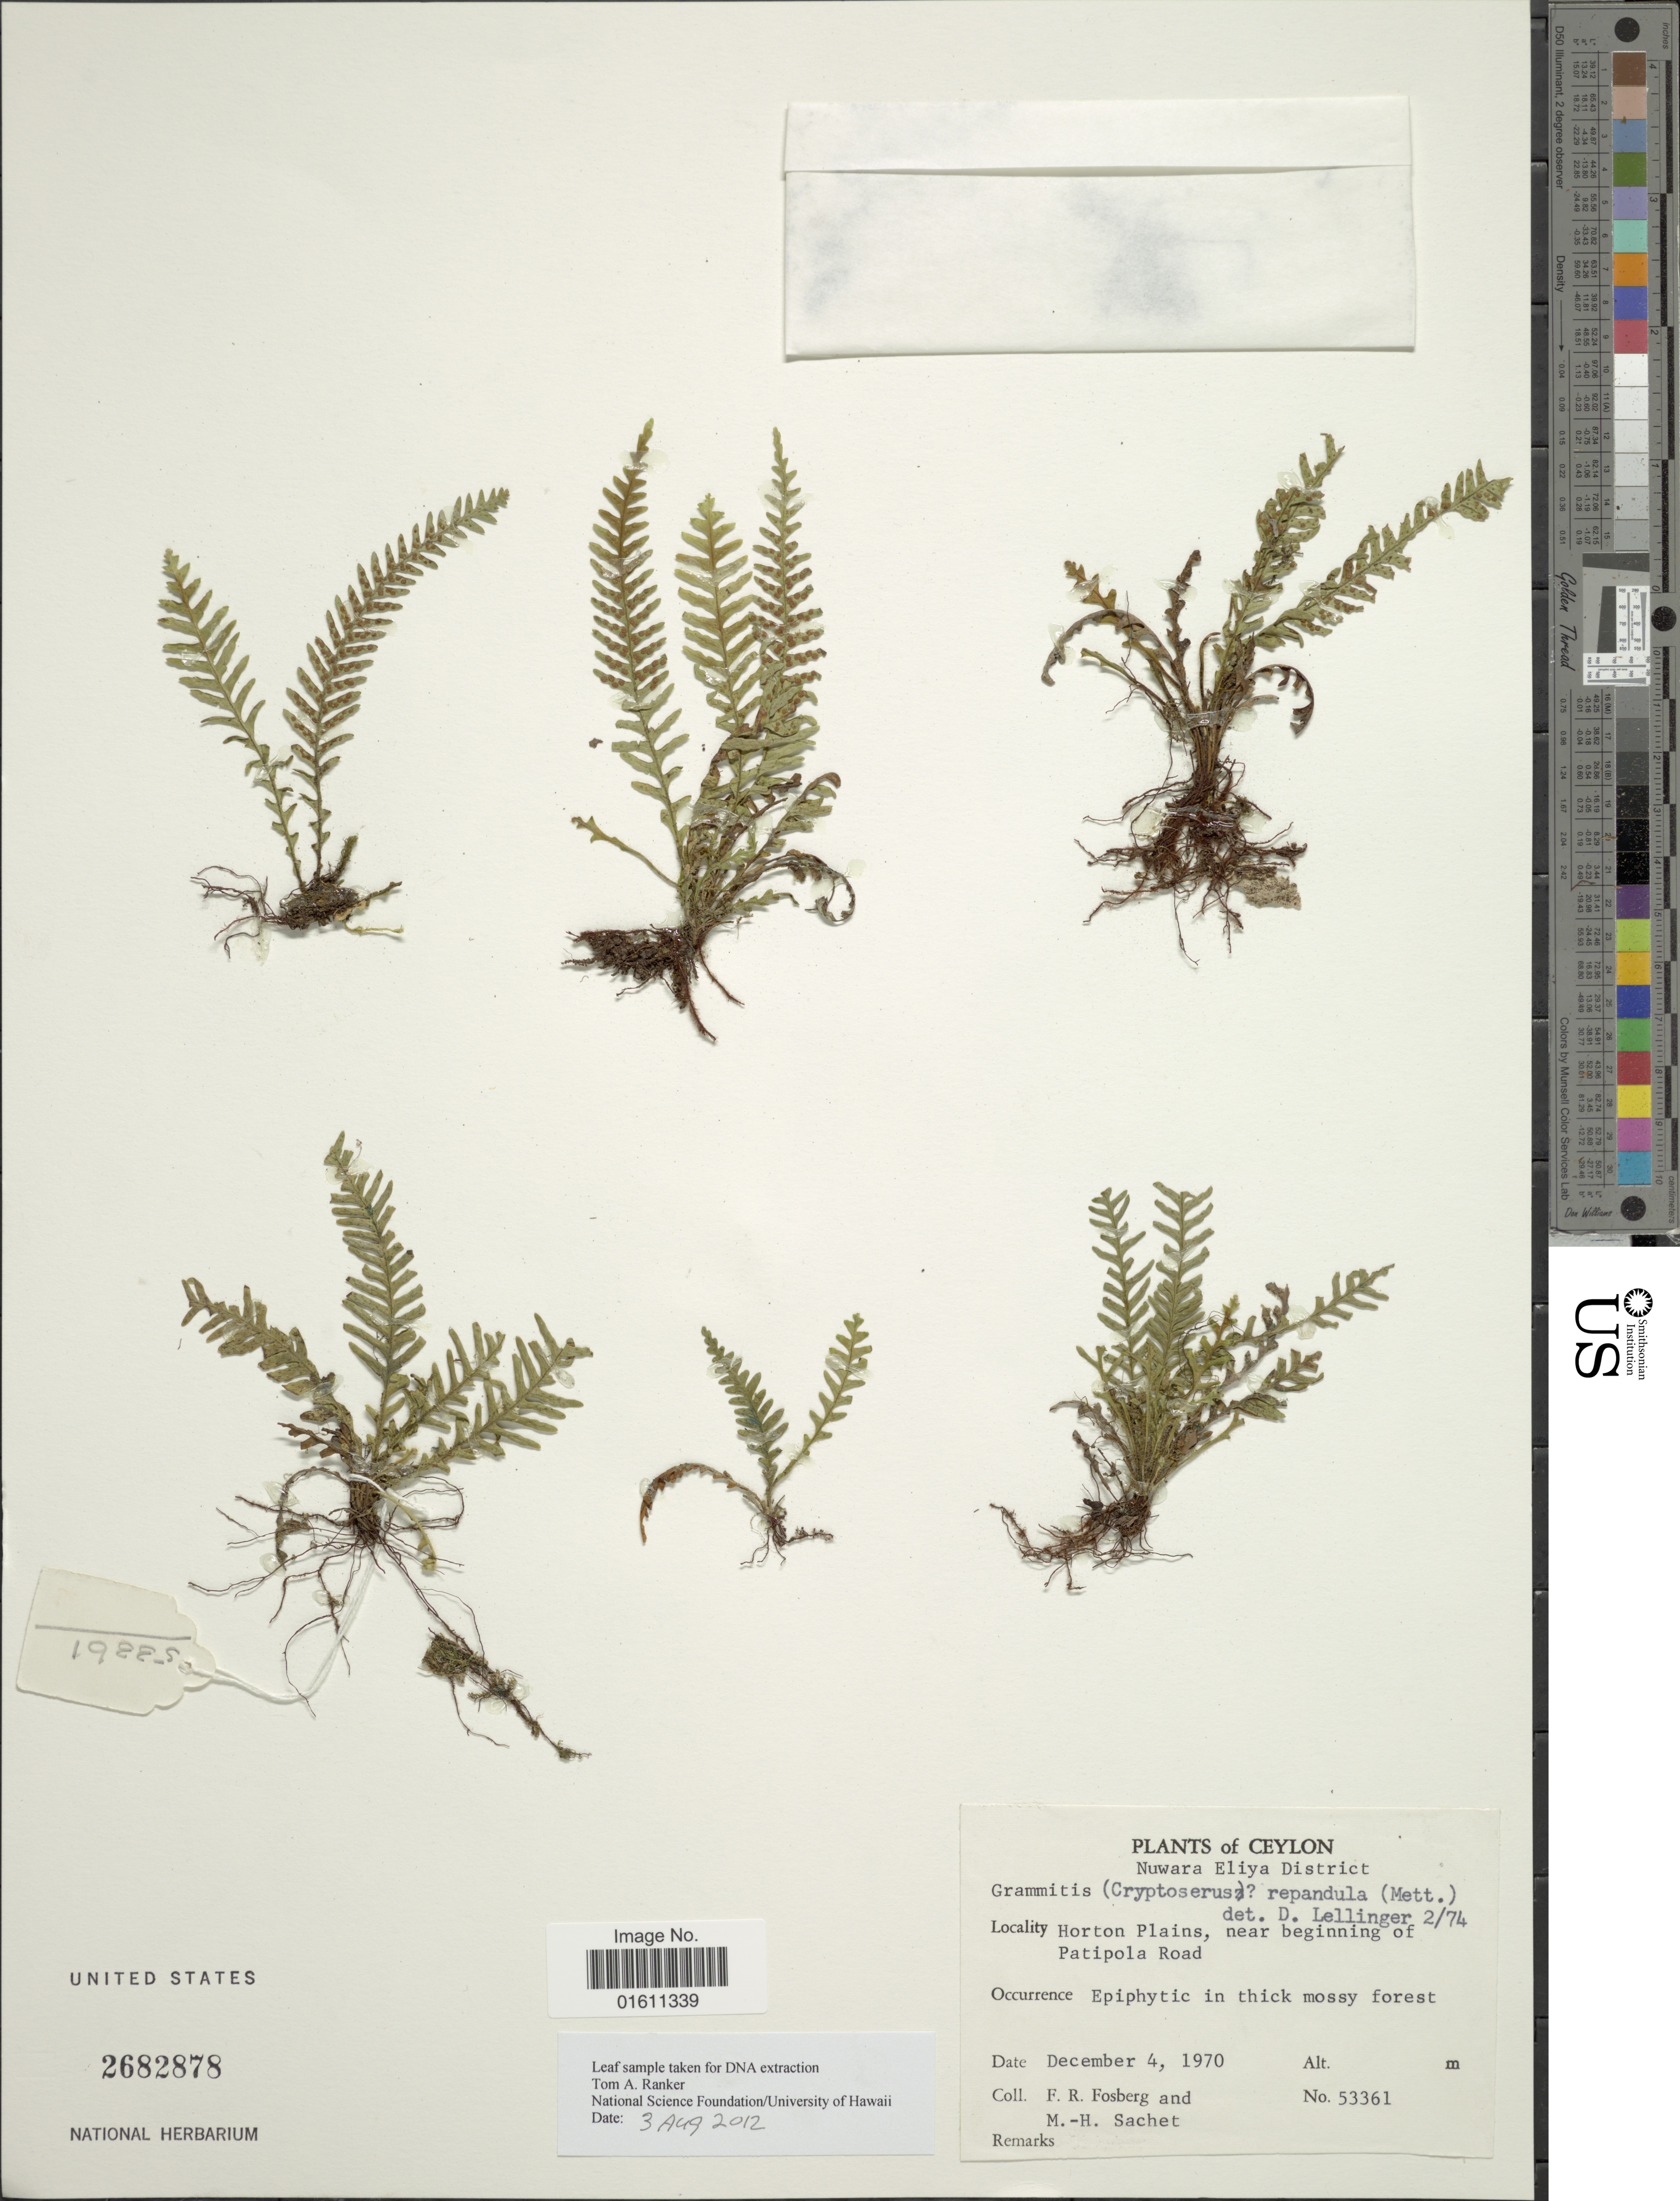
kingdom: Plantae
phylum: Tracheophyta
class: Polypodiopsida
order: Polypodiales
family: Polypodiaceae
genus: Tomophyllum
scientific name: Tomophyllum repandulum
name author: (Kunze ex Mett.) Parris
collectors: F. R. Fosberg & M.-H. Sachet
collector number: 53361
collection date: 1970-12-04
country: Sri Lanka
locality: Ceylon, Nuwara Eliya District, Horton Plains, near beginning of Patipola Road.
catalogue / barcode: US 2682878